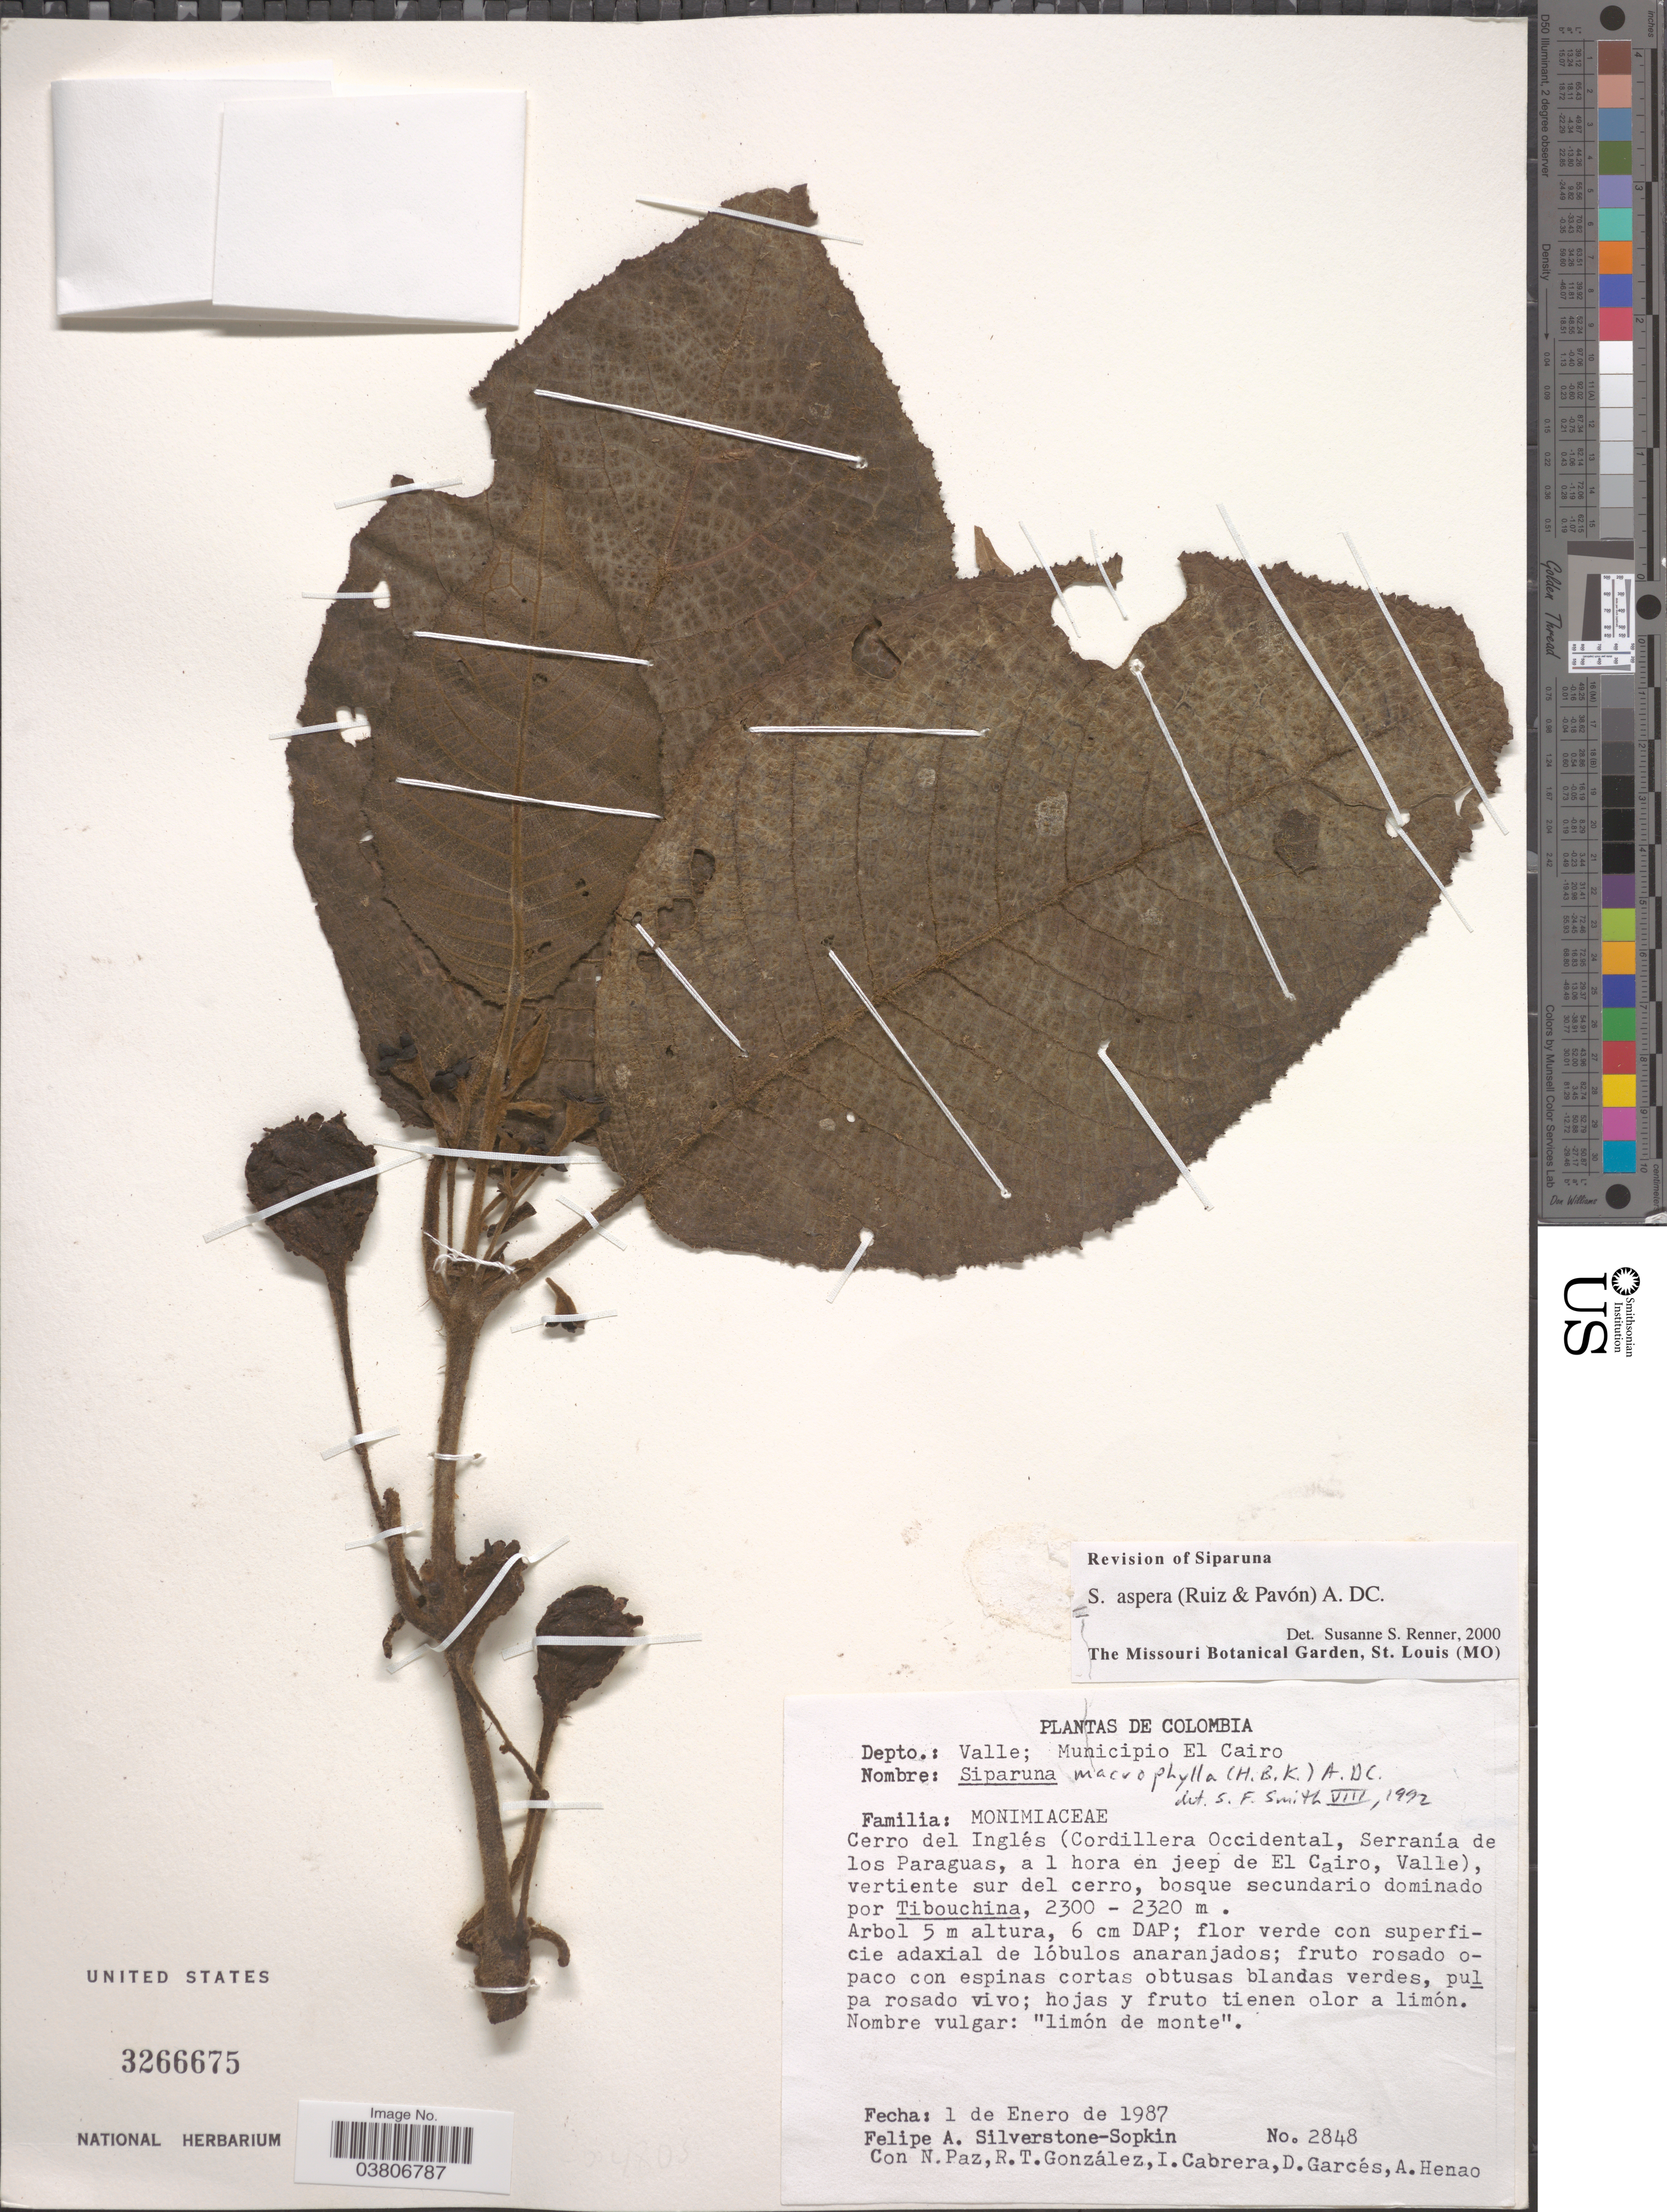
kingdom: Plantae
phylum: Tracheophyta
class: Magnoliopsida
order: Laurales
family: Siparunaceae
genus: Siparuna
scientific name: Siparuna aspera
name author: (Ruiz & Pav.) A. DC.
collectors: F. Silverstone-Sopkin, N. Paz, R. Gonzalez, I. Cabrera & et al.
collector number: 2848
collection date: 1987-01-01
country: Colombia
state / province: Valle del Cauca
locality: Depto.: Valle; Municipio El Cairo. Cerro del Inglés (Cordillera Occidental, Serranía de los Paraguas, a l hora en jeep de El Cairo, Valle), vertiente sur del cerro.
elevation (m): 2300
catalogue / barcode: US 3266675